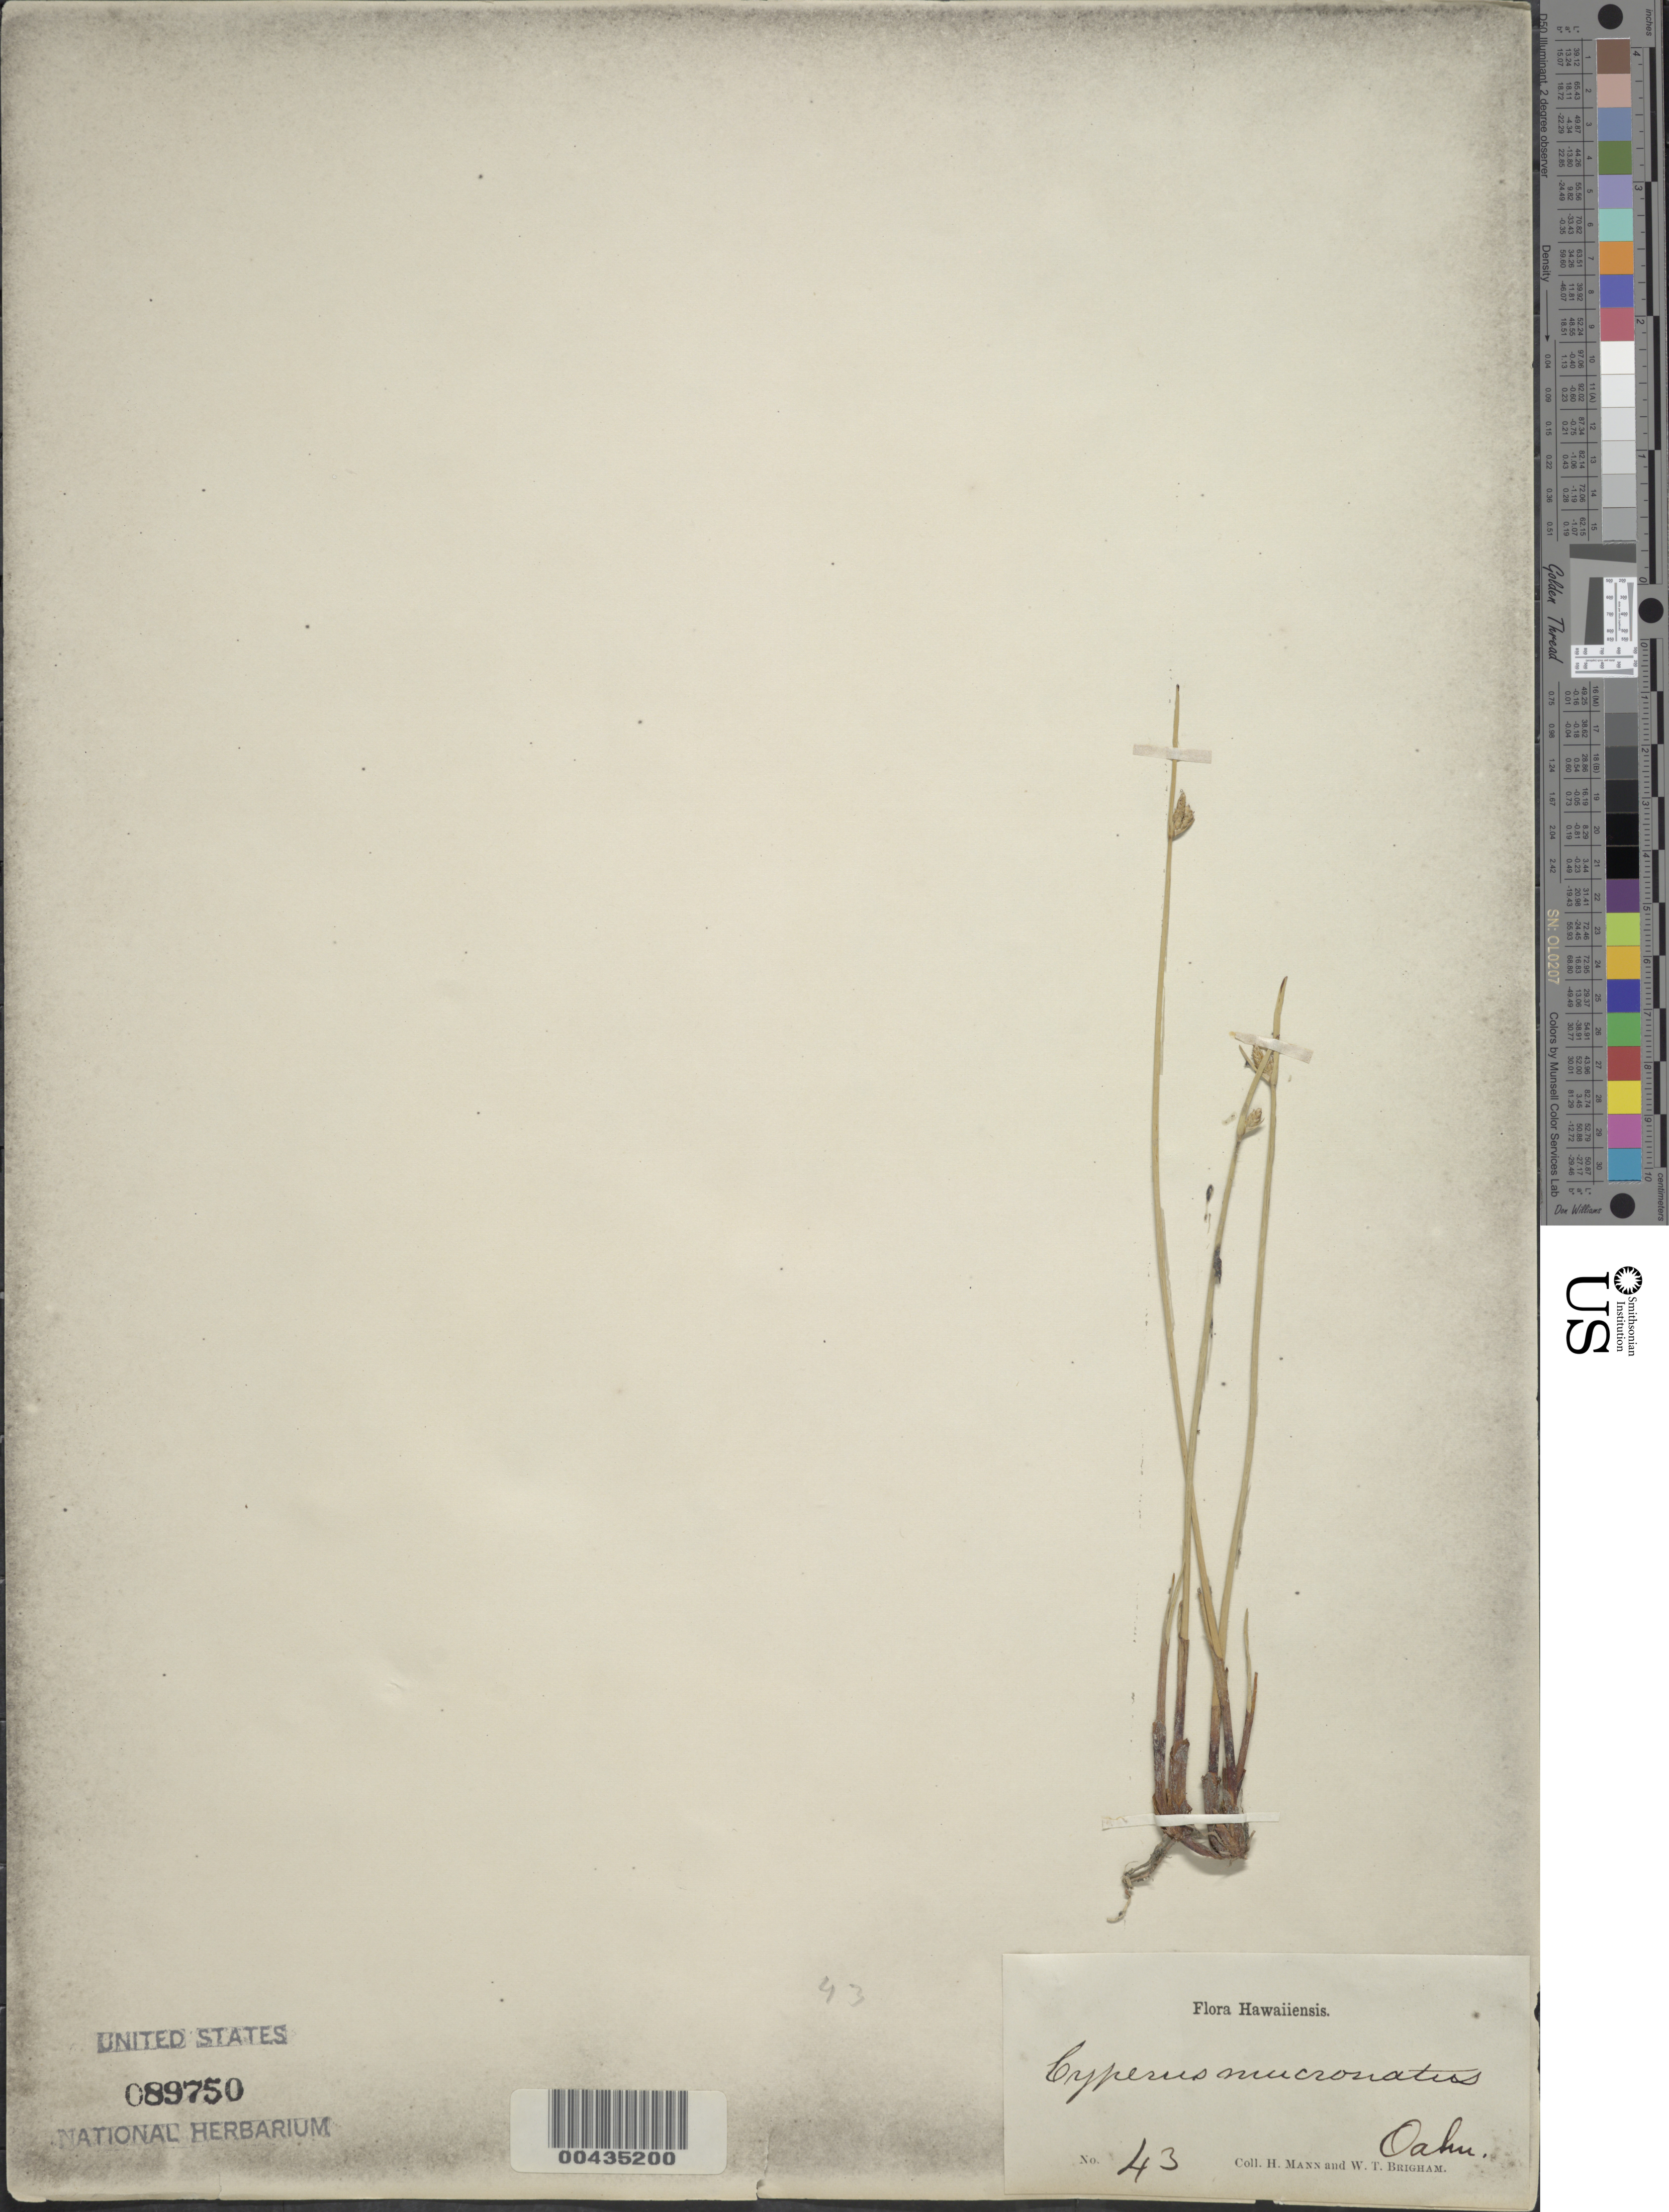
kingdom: Plantae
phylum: Tracheophyta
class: Liliopsida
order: Poales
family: Cyperaceae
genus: Cyperus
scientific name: Cyperus laevigatus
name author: L.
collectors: H. Mann & W. T. Brigham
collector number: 43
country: United States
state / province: Hawaii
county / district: Honolulu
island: Oahu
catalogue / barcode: US 89750